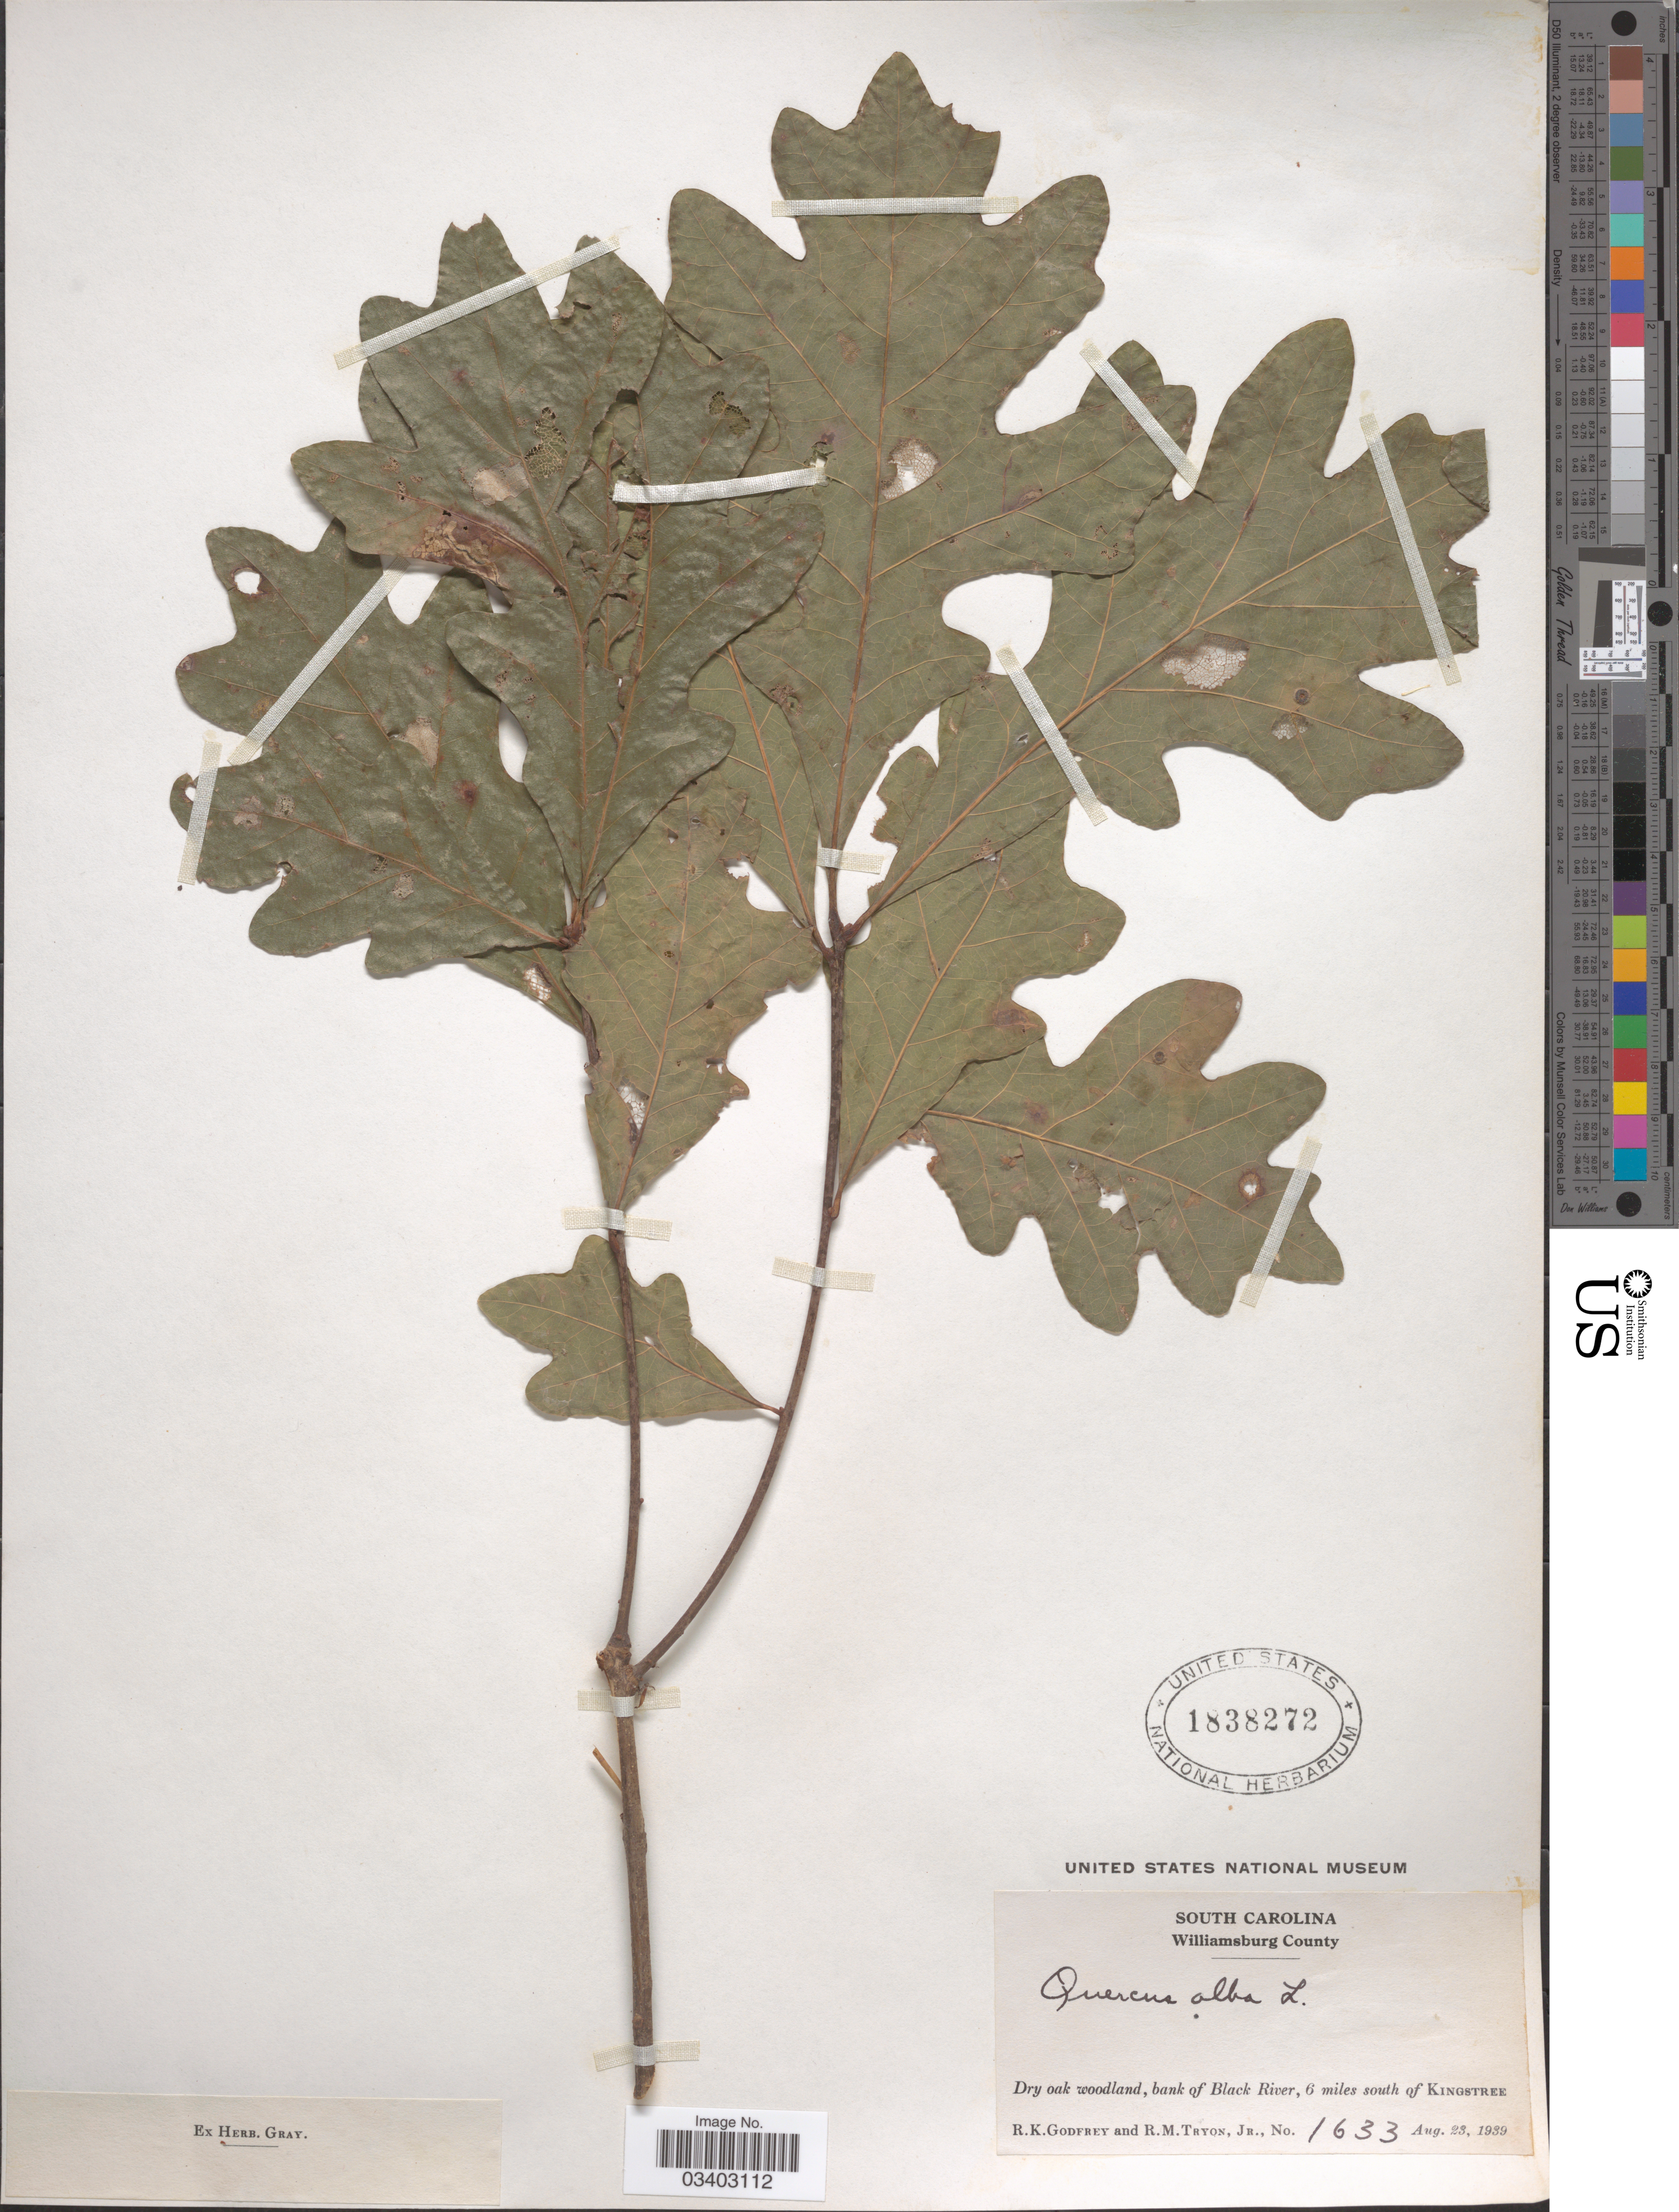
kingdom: Plantae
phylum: Tracheophyta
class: Magnoliopsida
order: Fagales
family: Fagaceae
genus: Quercus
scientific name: Quercus alba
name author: L.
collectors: R. K. Godfrey & R. Tryon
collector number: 1633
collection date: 1939-08-23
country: United States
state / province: South Carolina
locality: Williamsburg County. Bank of Black River, 6 miles south of Kingstree.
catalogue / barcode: US 1838272